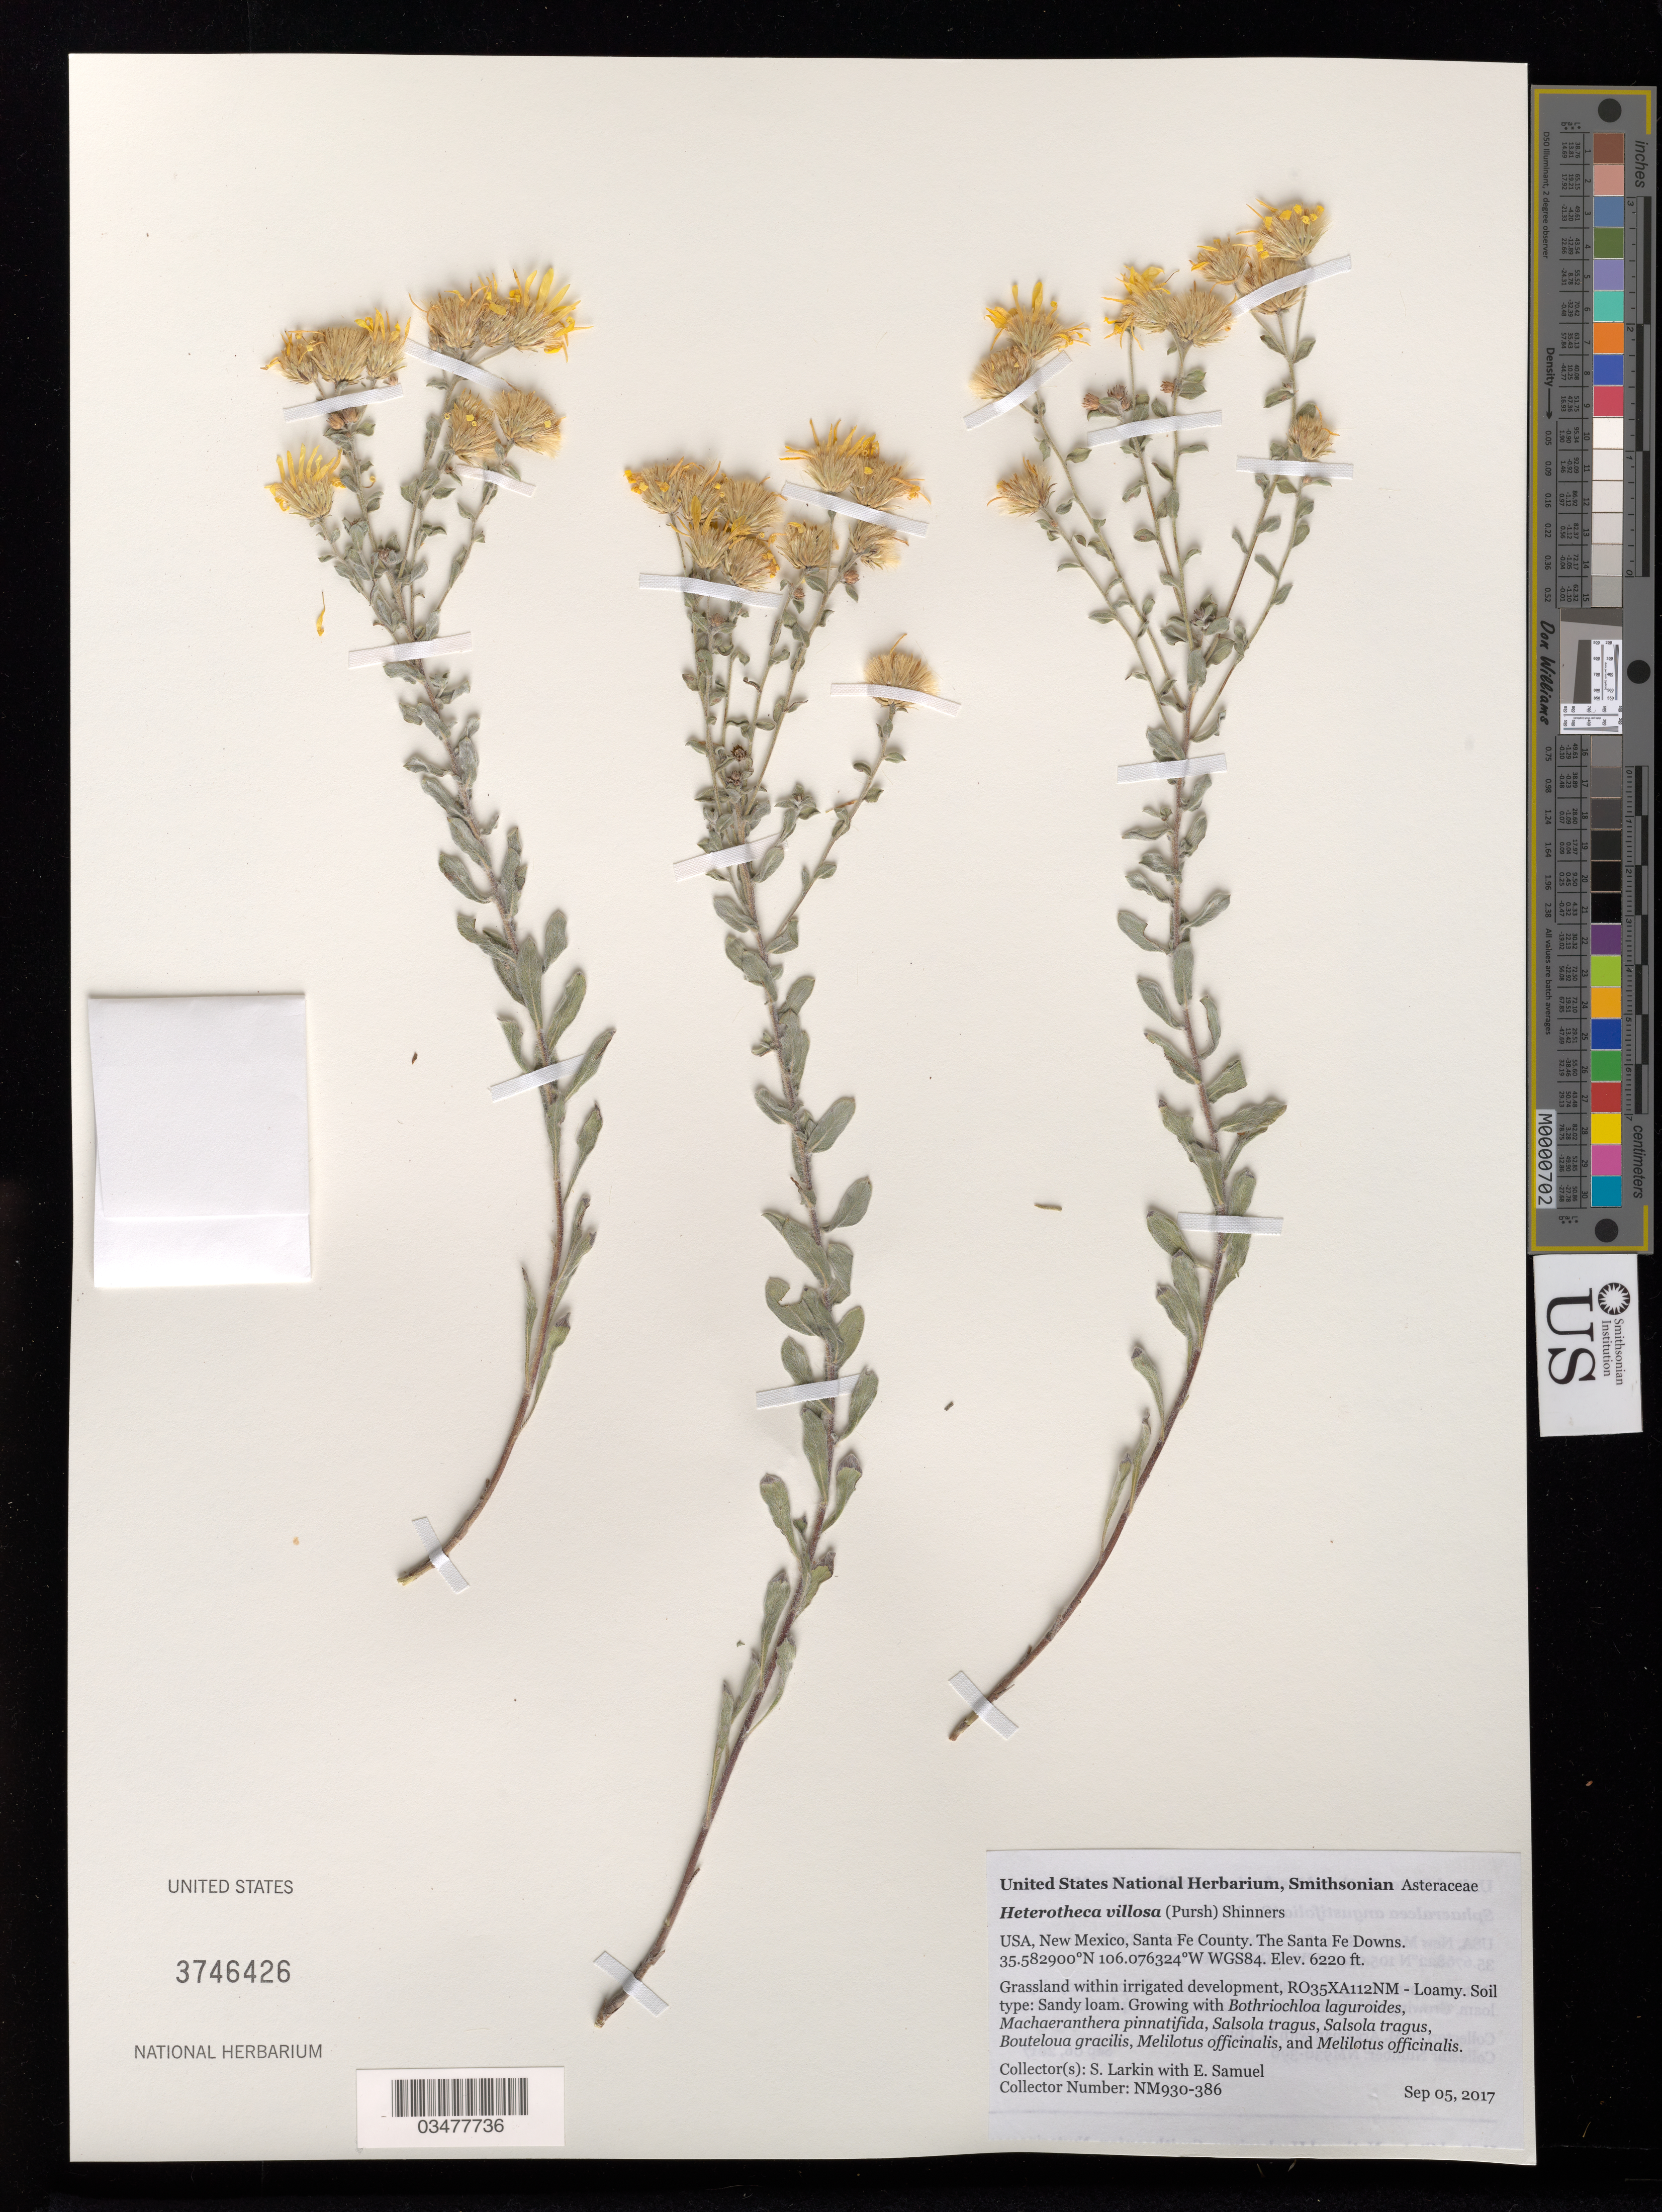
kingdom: Plantae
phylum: Tracheophyta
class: Magnoliopsida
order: Asterales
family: Asteraceae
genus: Heterotheca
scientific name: Heterotheca villosa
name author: (Pursh) Shinners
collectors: S. Larkin & E. Samuel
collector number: NM930-386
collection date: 2017-09-05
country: United States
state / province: New Mexico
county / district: Santa Fe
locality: The Santa Fe Downs, The Downs entrance road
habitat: RO35XA112NM - Loamy. Sandy loam. Grassland within irrigated development. With Salsola tragus, Bouteloua gracilis, etc.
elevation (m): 1896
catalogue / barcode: US 3746426